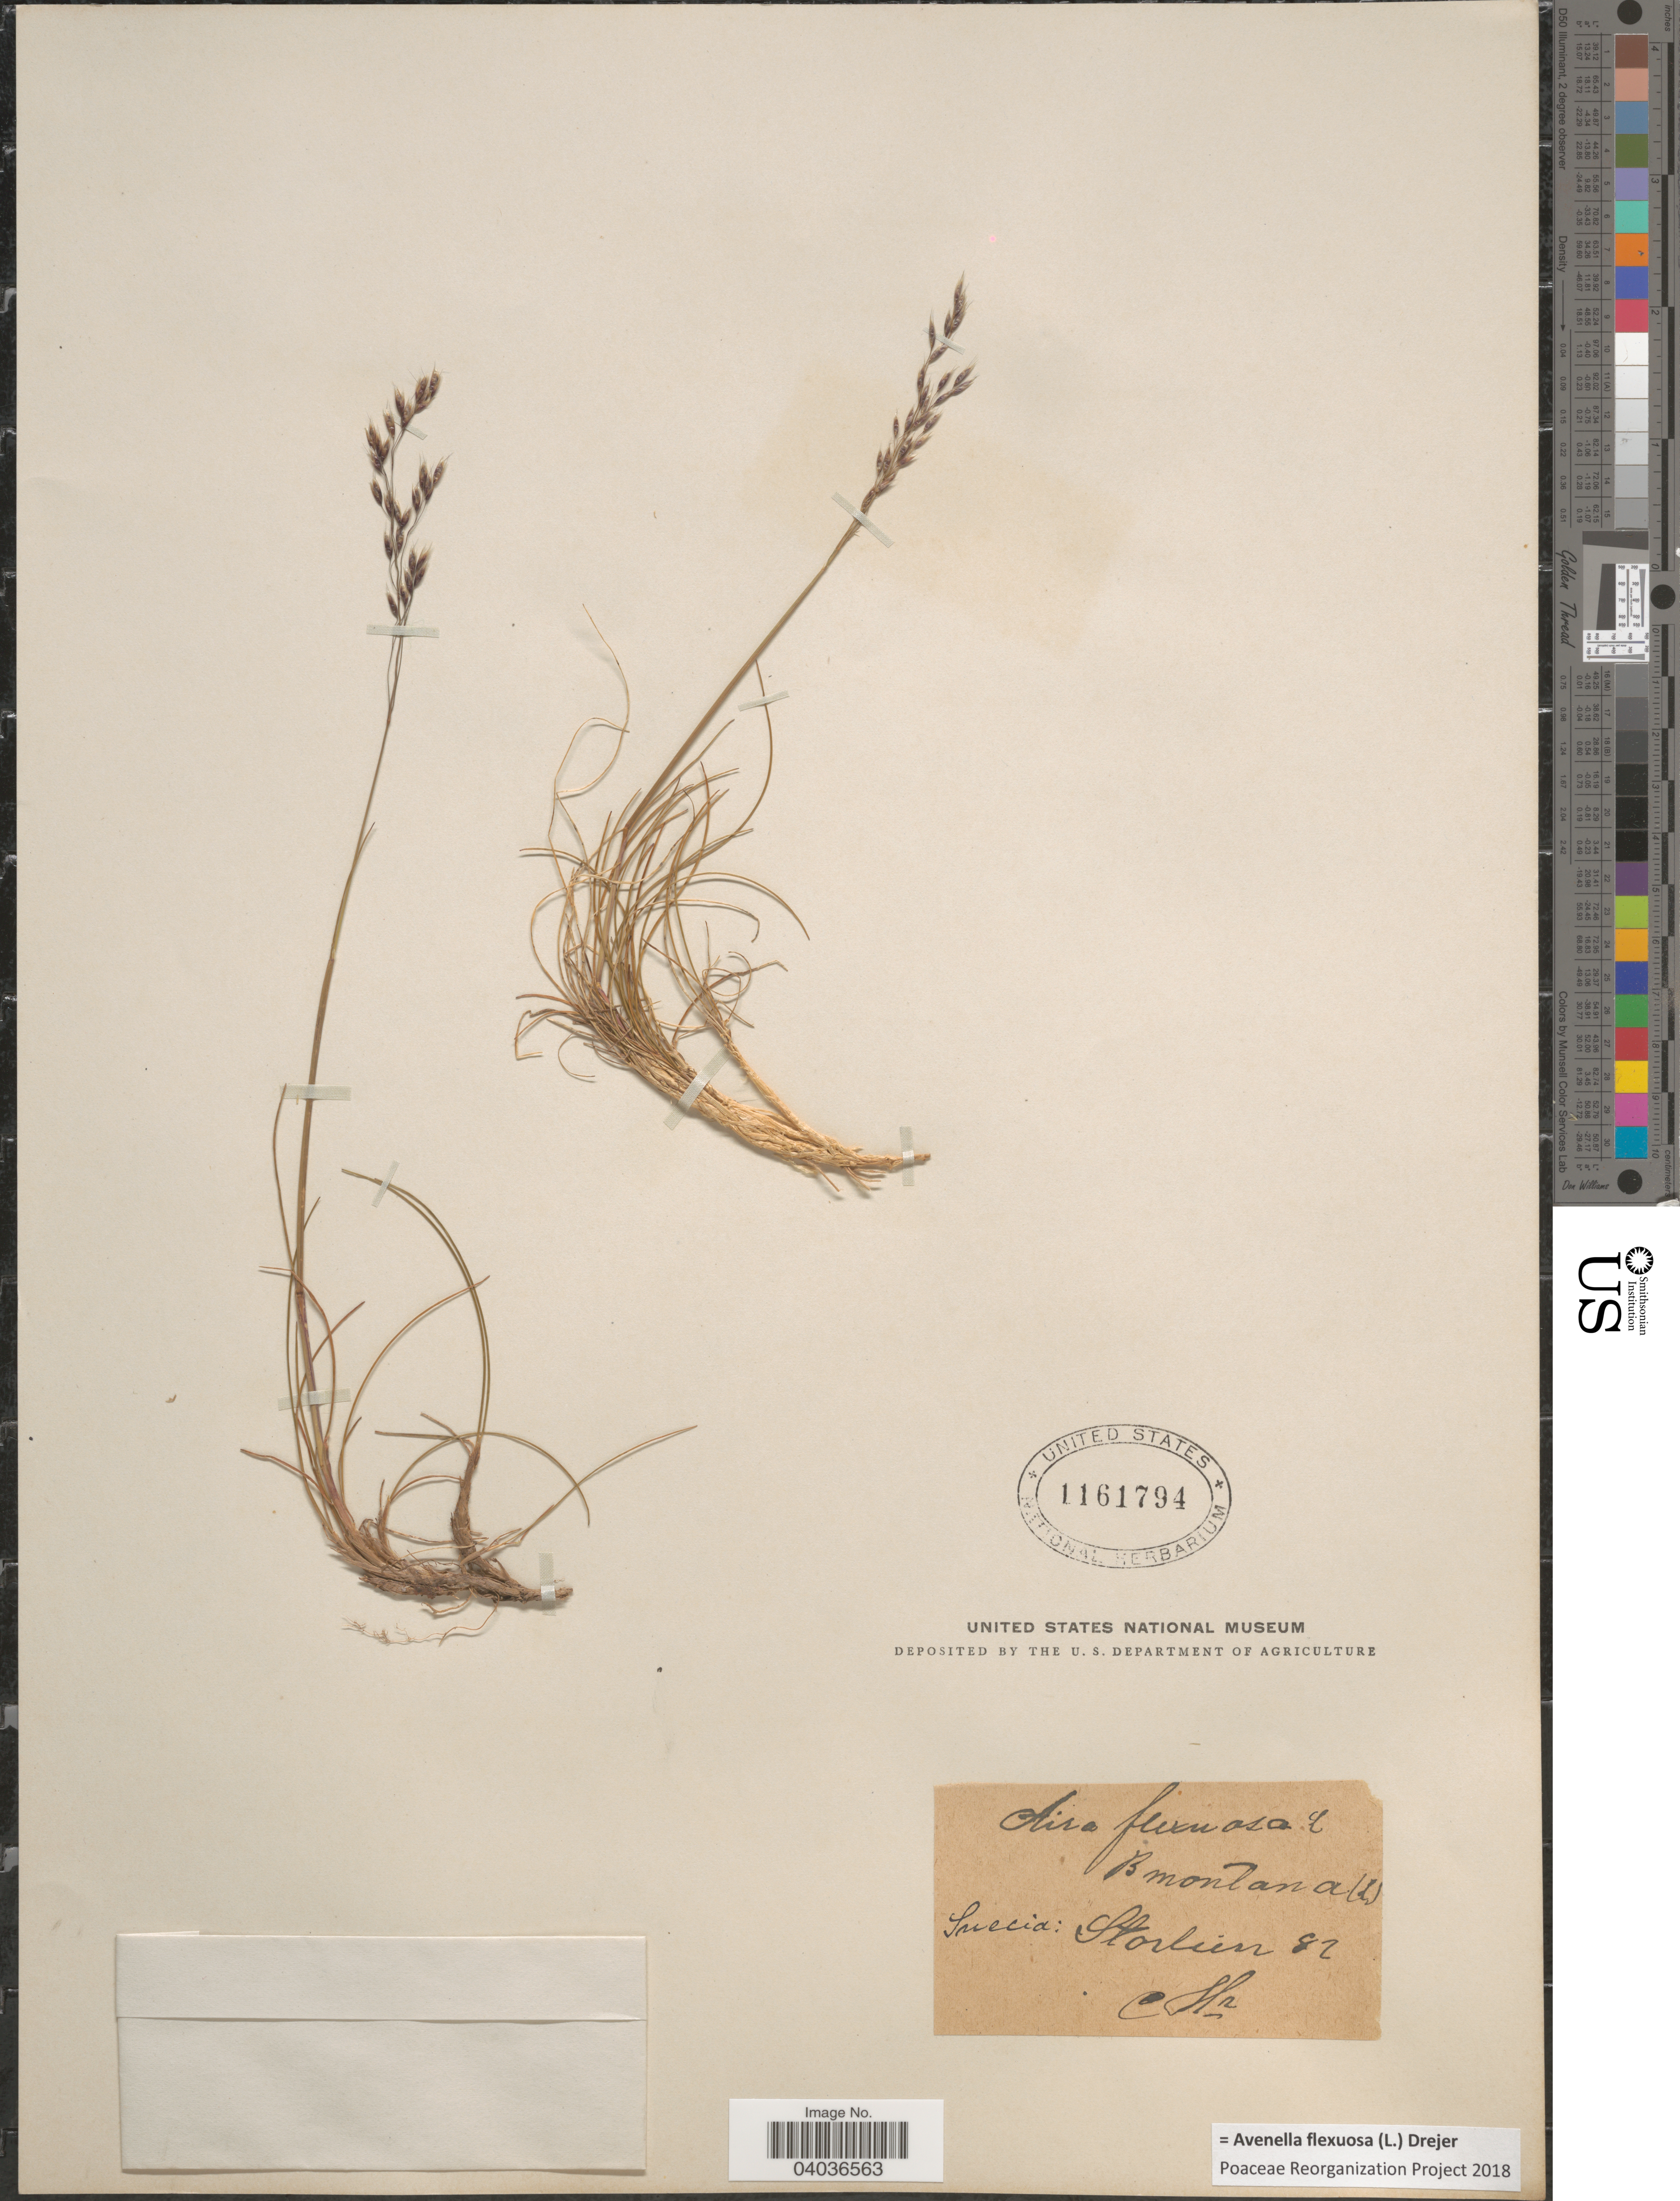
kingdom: Plantae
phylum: Tracheophyta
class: Liliopsida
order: Poales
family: Poaceae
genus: Avenella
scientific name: Avenella flexuosa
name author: (L.) Drejer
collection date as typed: Transcribed d/m/y: //82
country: Sweden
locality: Suecia: Storlien.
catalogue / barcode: US 1161794